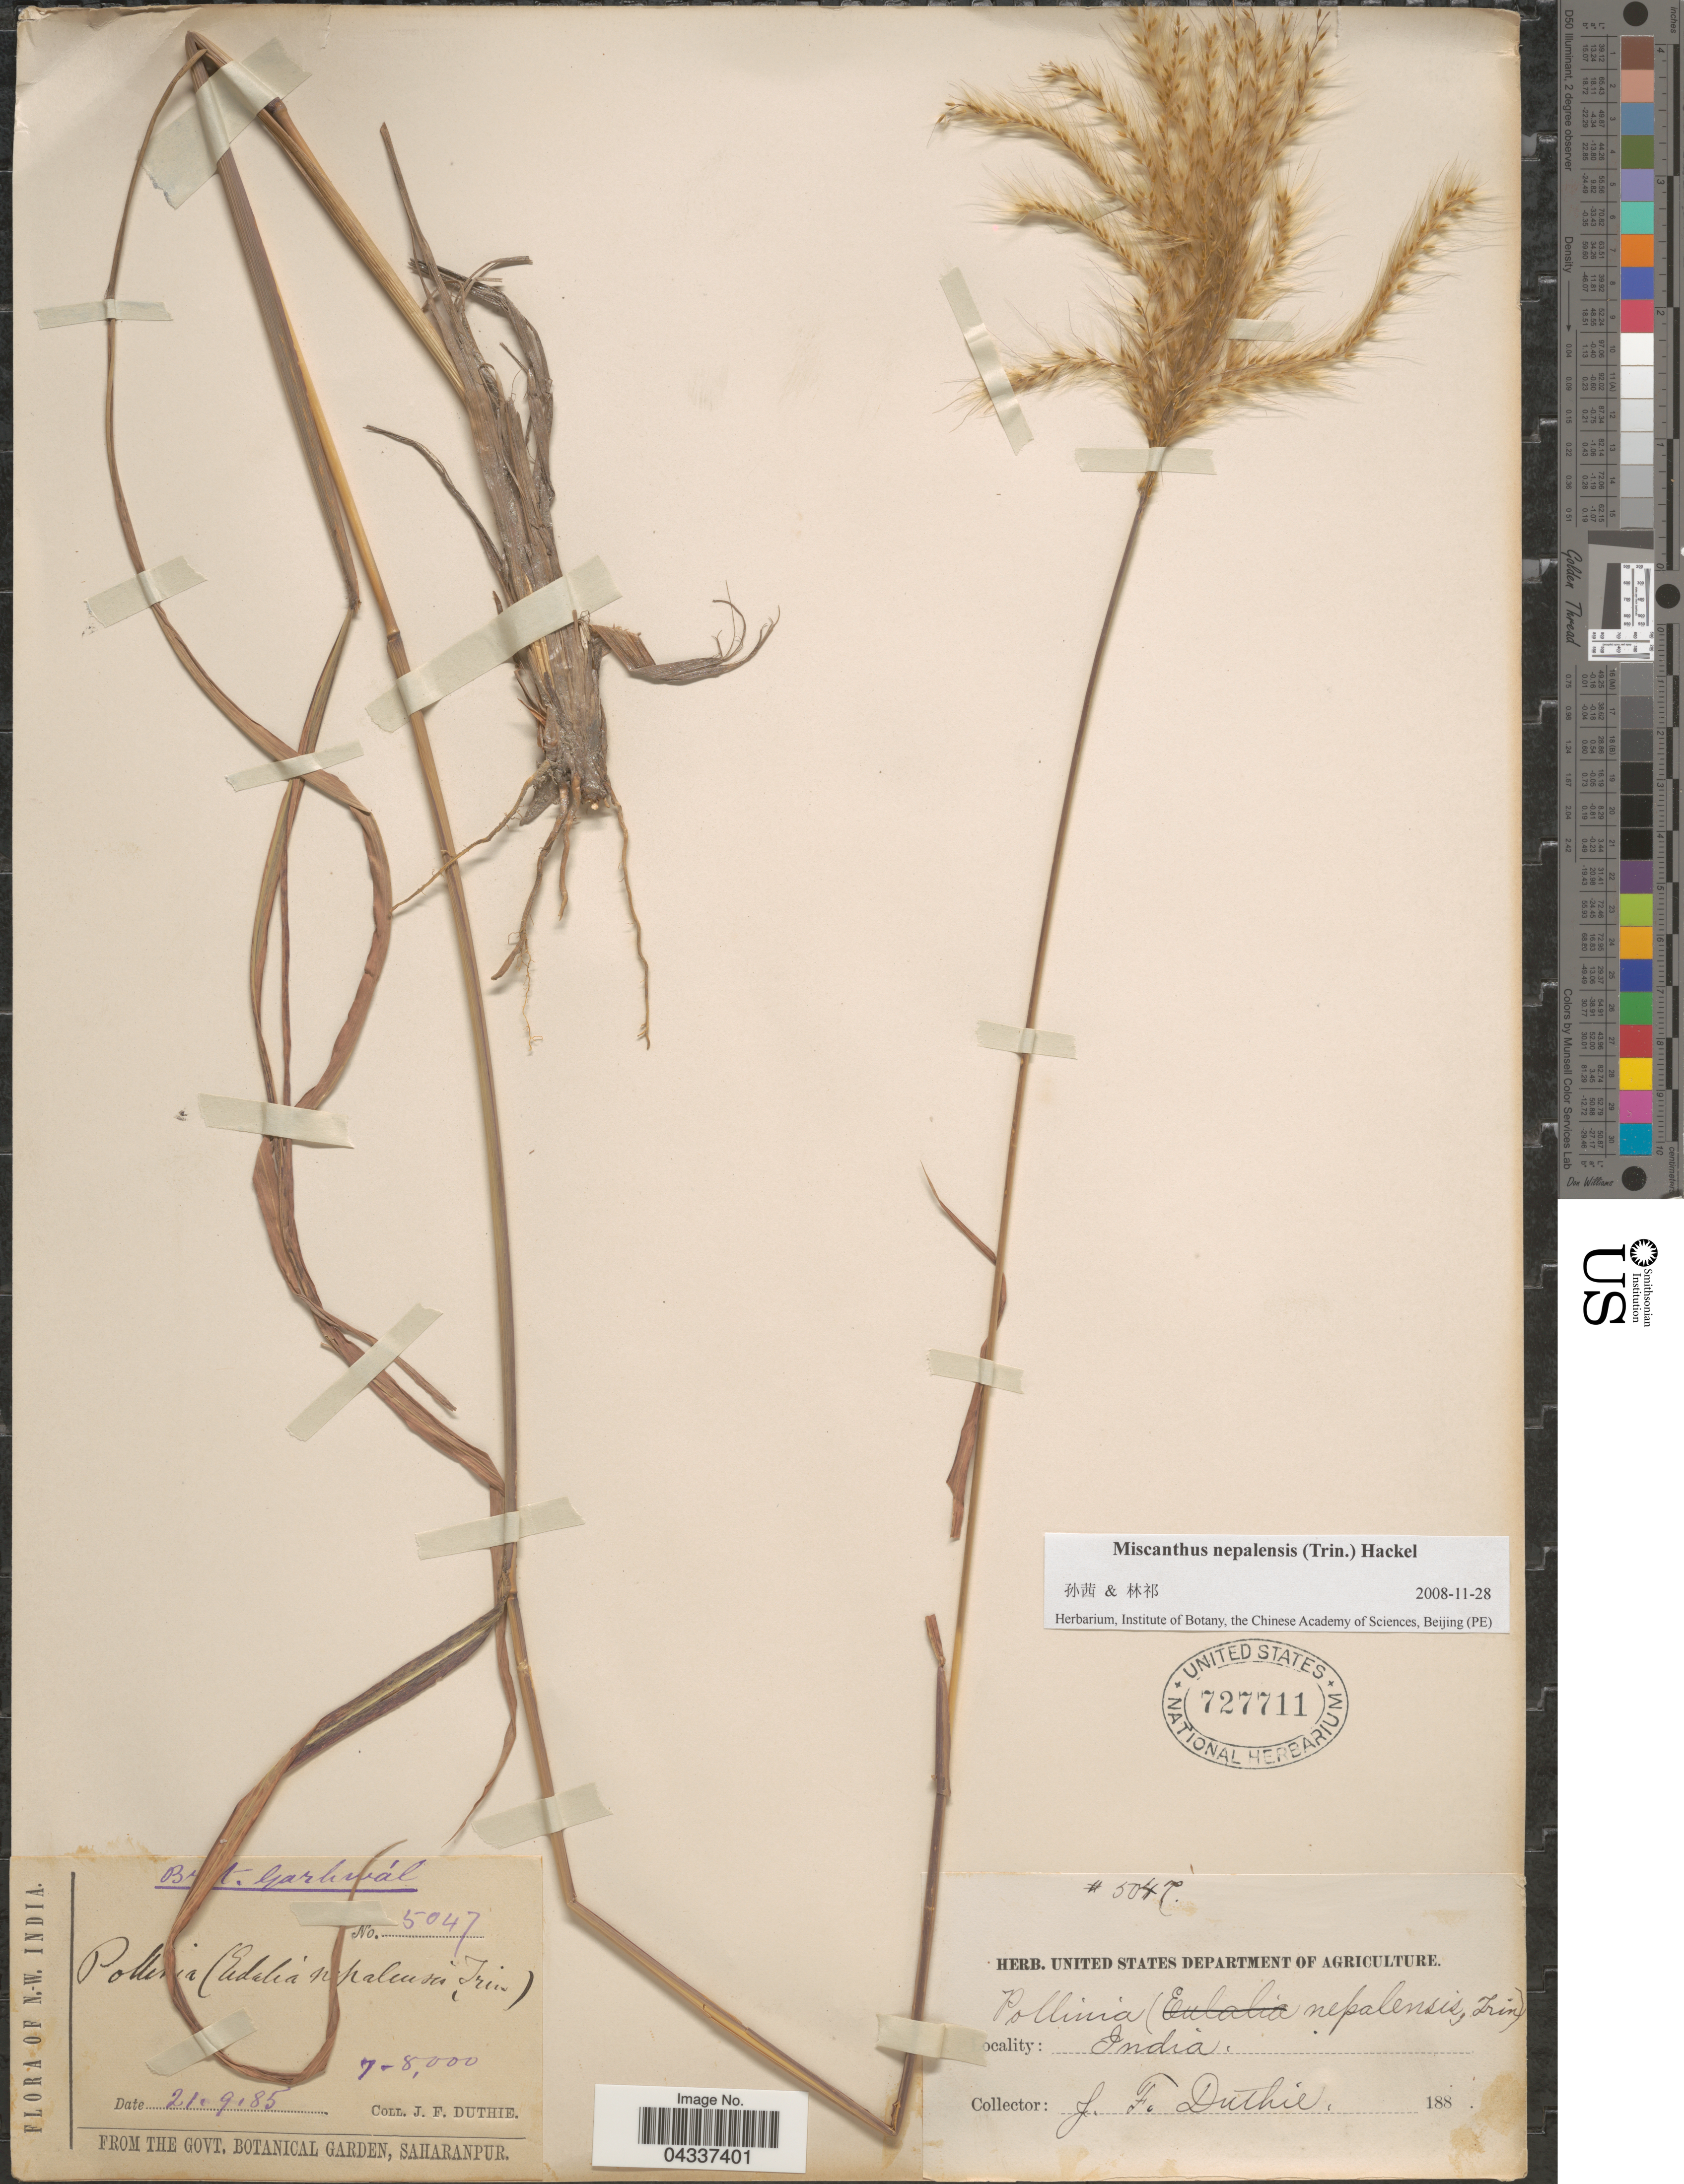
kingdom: Plantae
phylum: Tracheophyta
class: Liliopsida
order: Poales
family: Poaceae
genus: Miscanthus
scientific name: Miscanthus nepalensis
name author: (Trin.) Hack.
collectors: J. F. Duthie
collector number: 5047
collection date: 1885-09-21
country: India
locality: Garhwál.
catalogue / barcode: US 727711